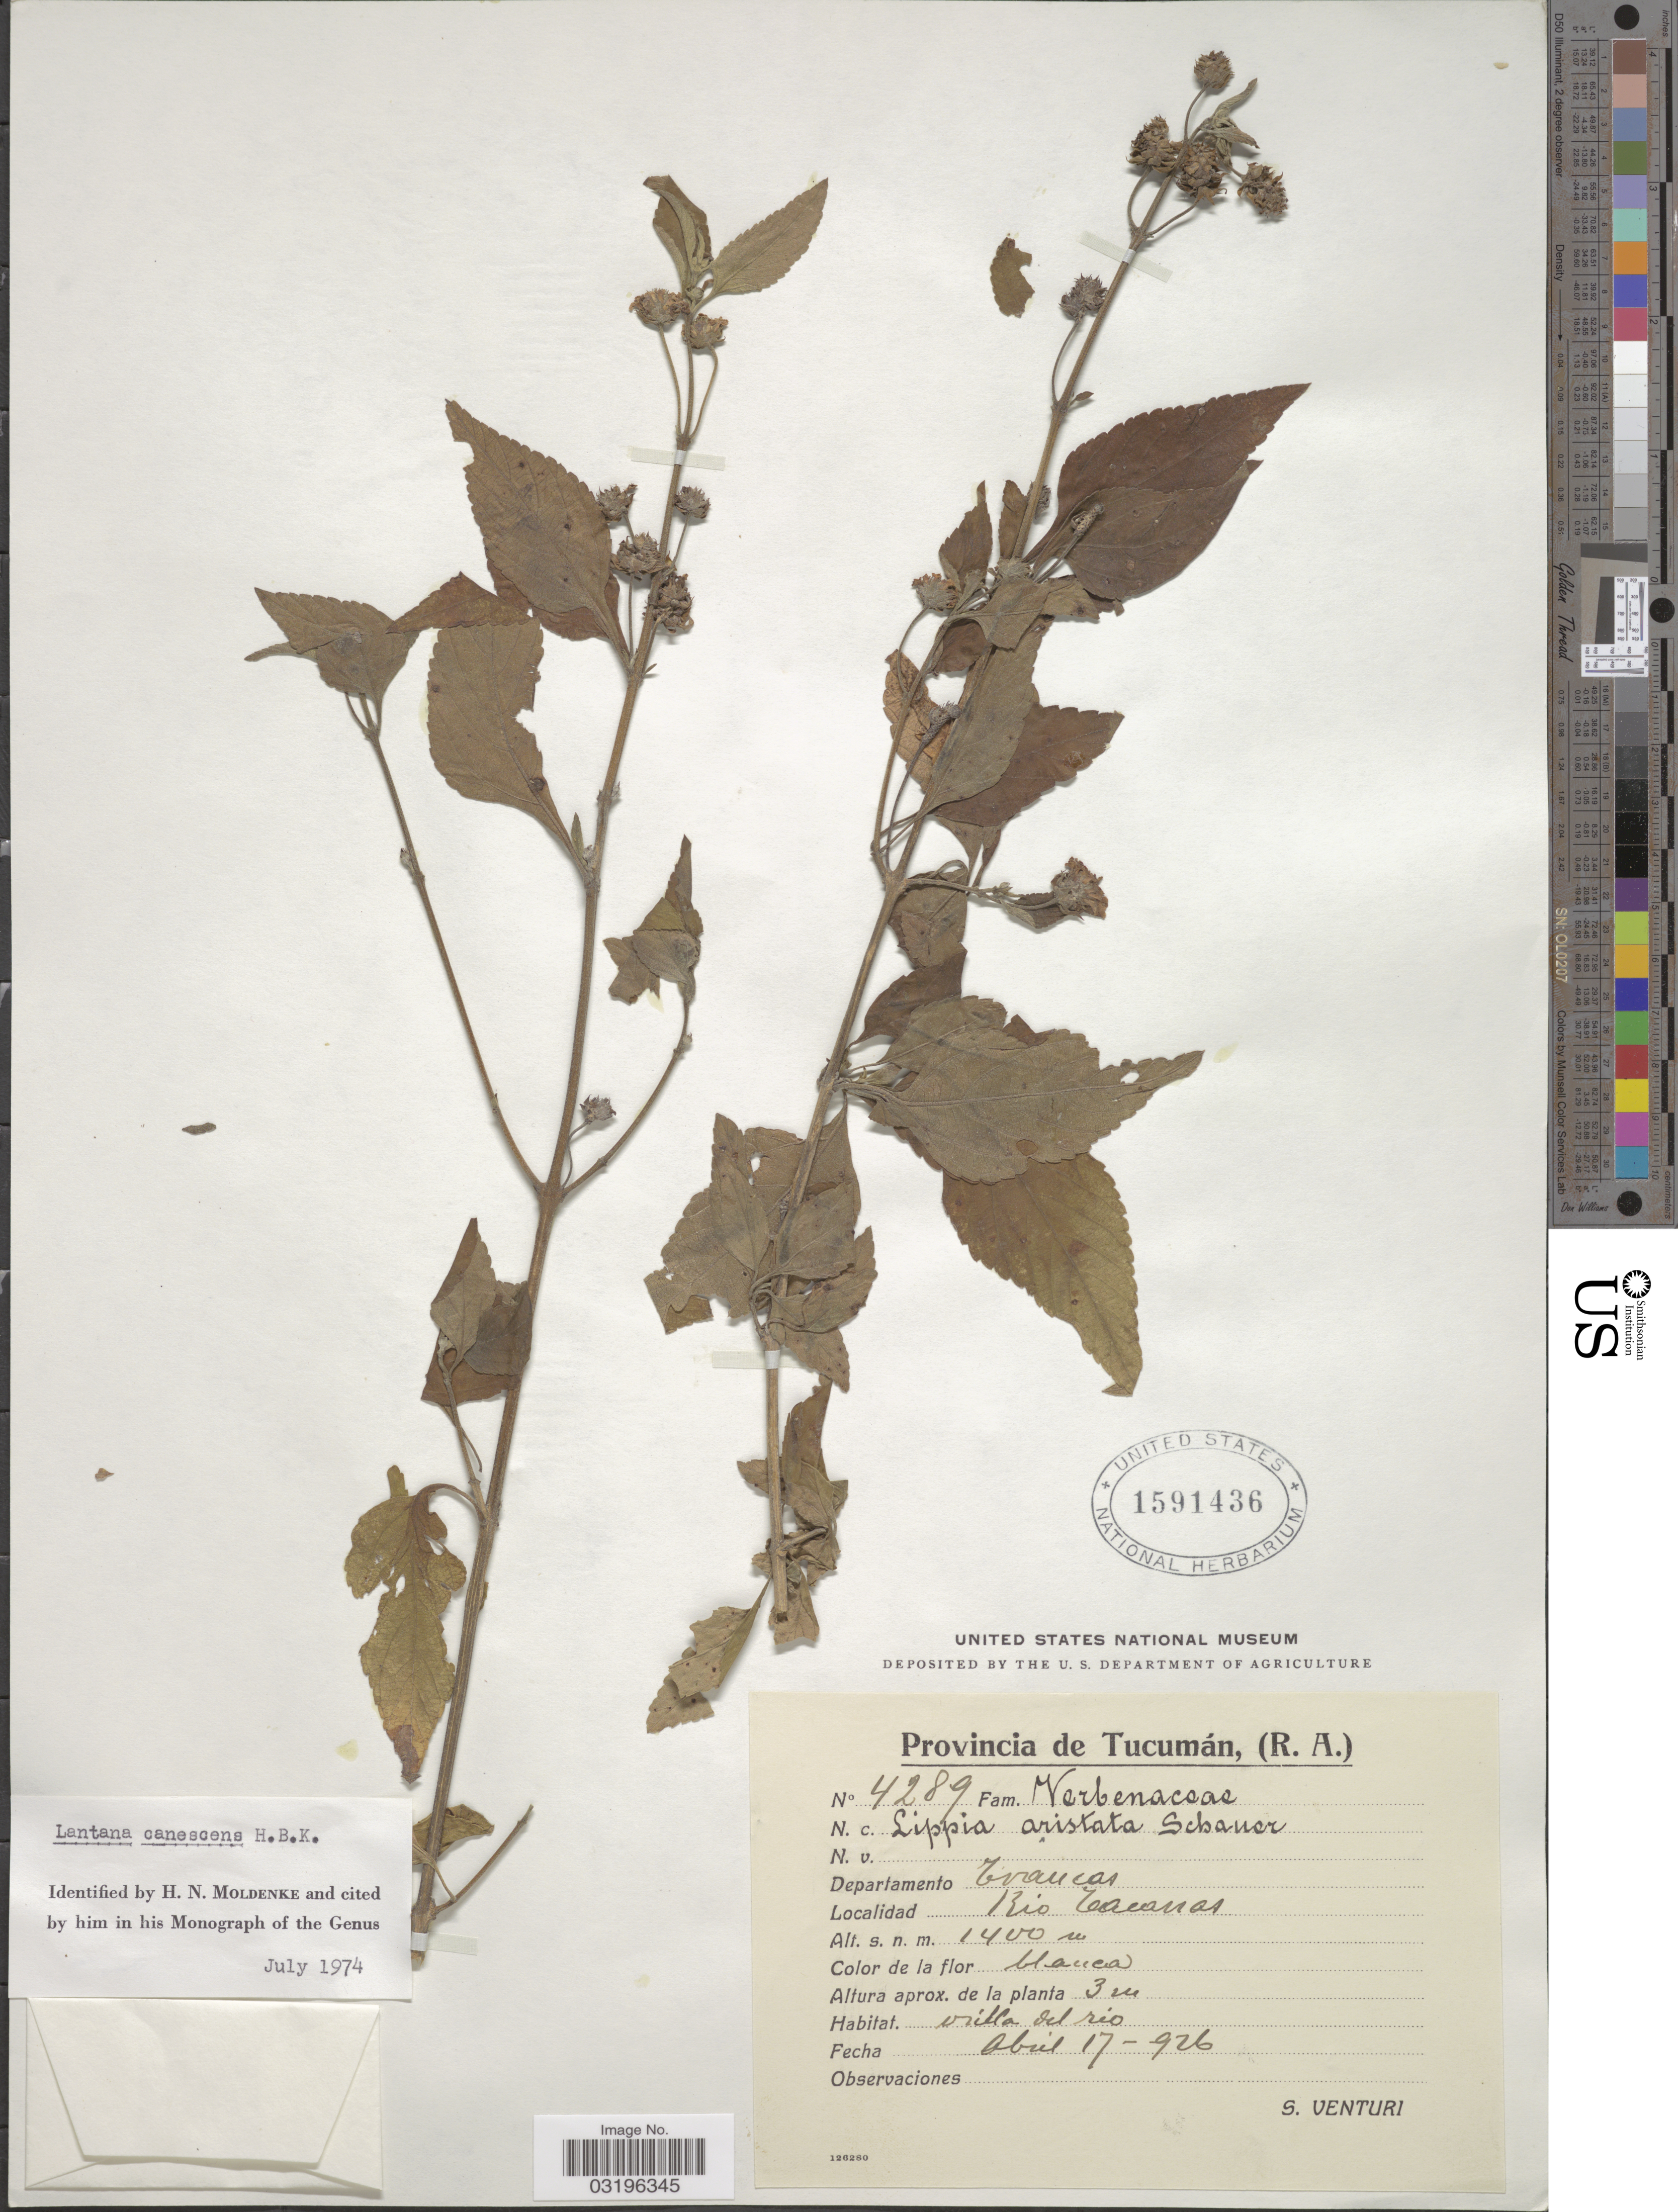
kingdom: Plantae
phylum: Tracheophyta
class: Magnoliopsida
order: Lamiales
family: Verbenaceae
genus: Lantana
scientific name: Lantana canescens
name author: Kunth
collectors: S. Venturi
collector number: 4289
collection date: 1926-04-17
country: Argentina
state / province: Tucuman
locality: Departamento Trancas. Rio Trancas.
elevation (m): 1400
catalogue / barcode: US 1591436